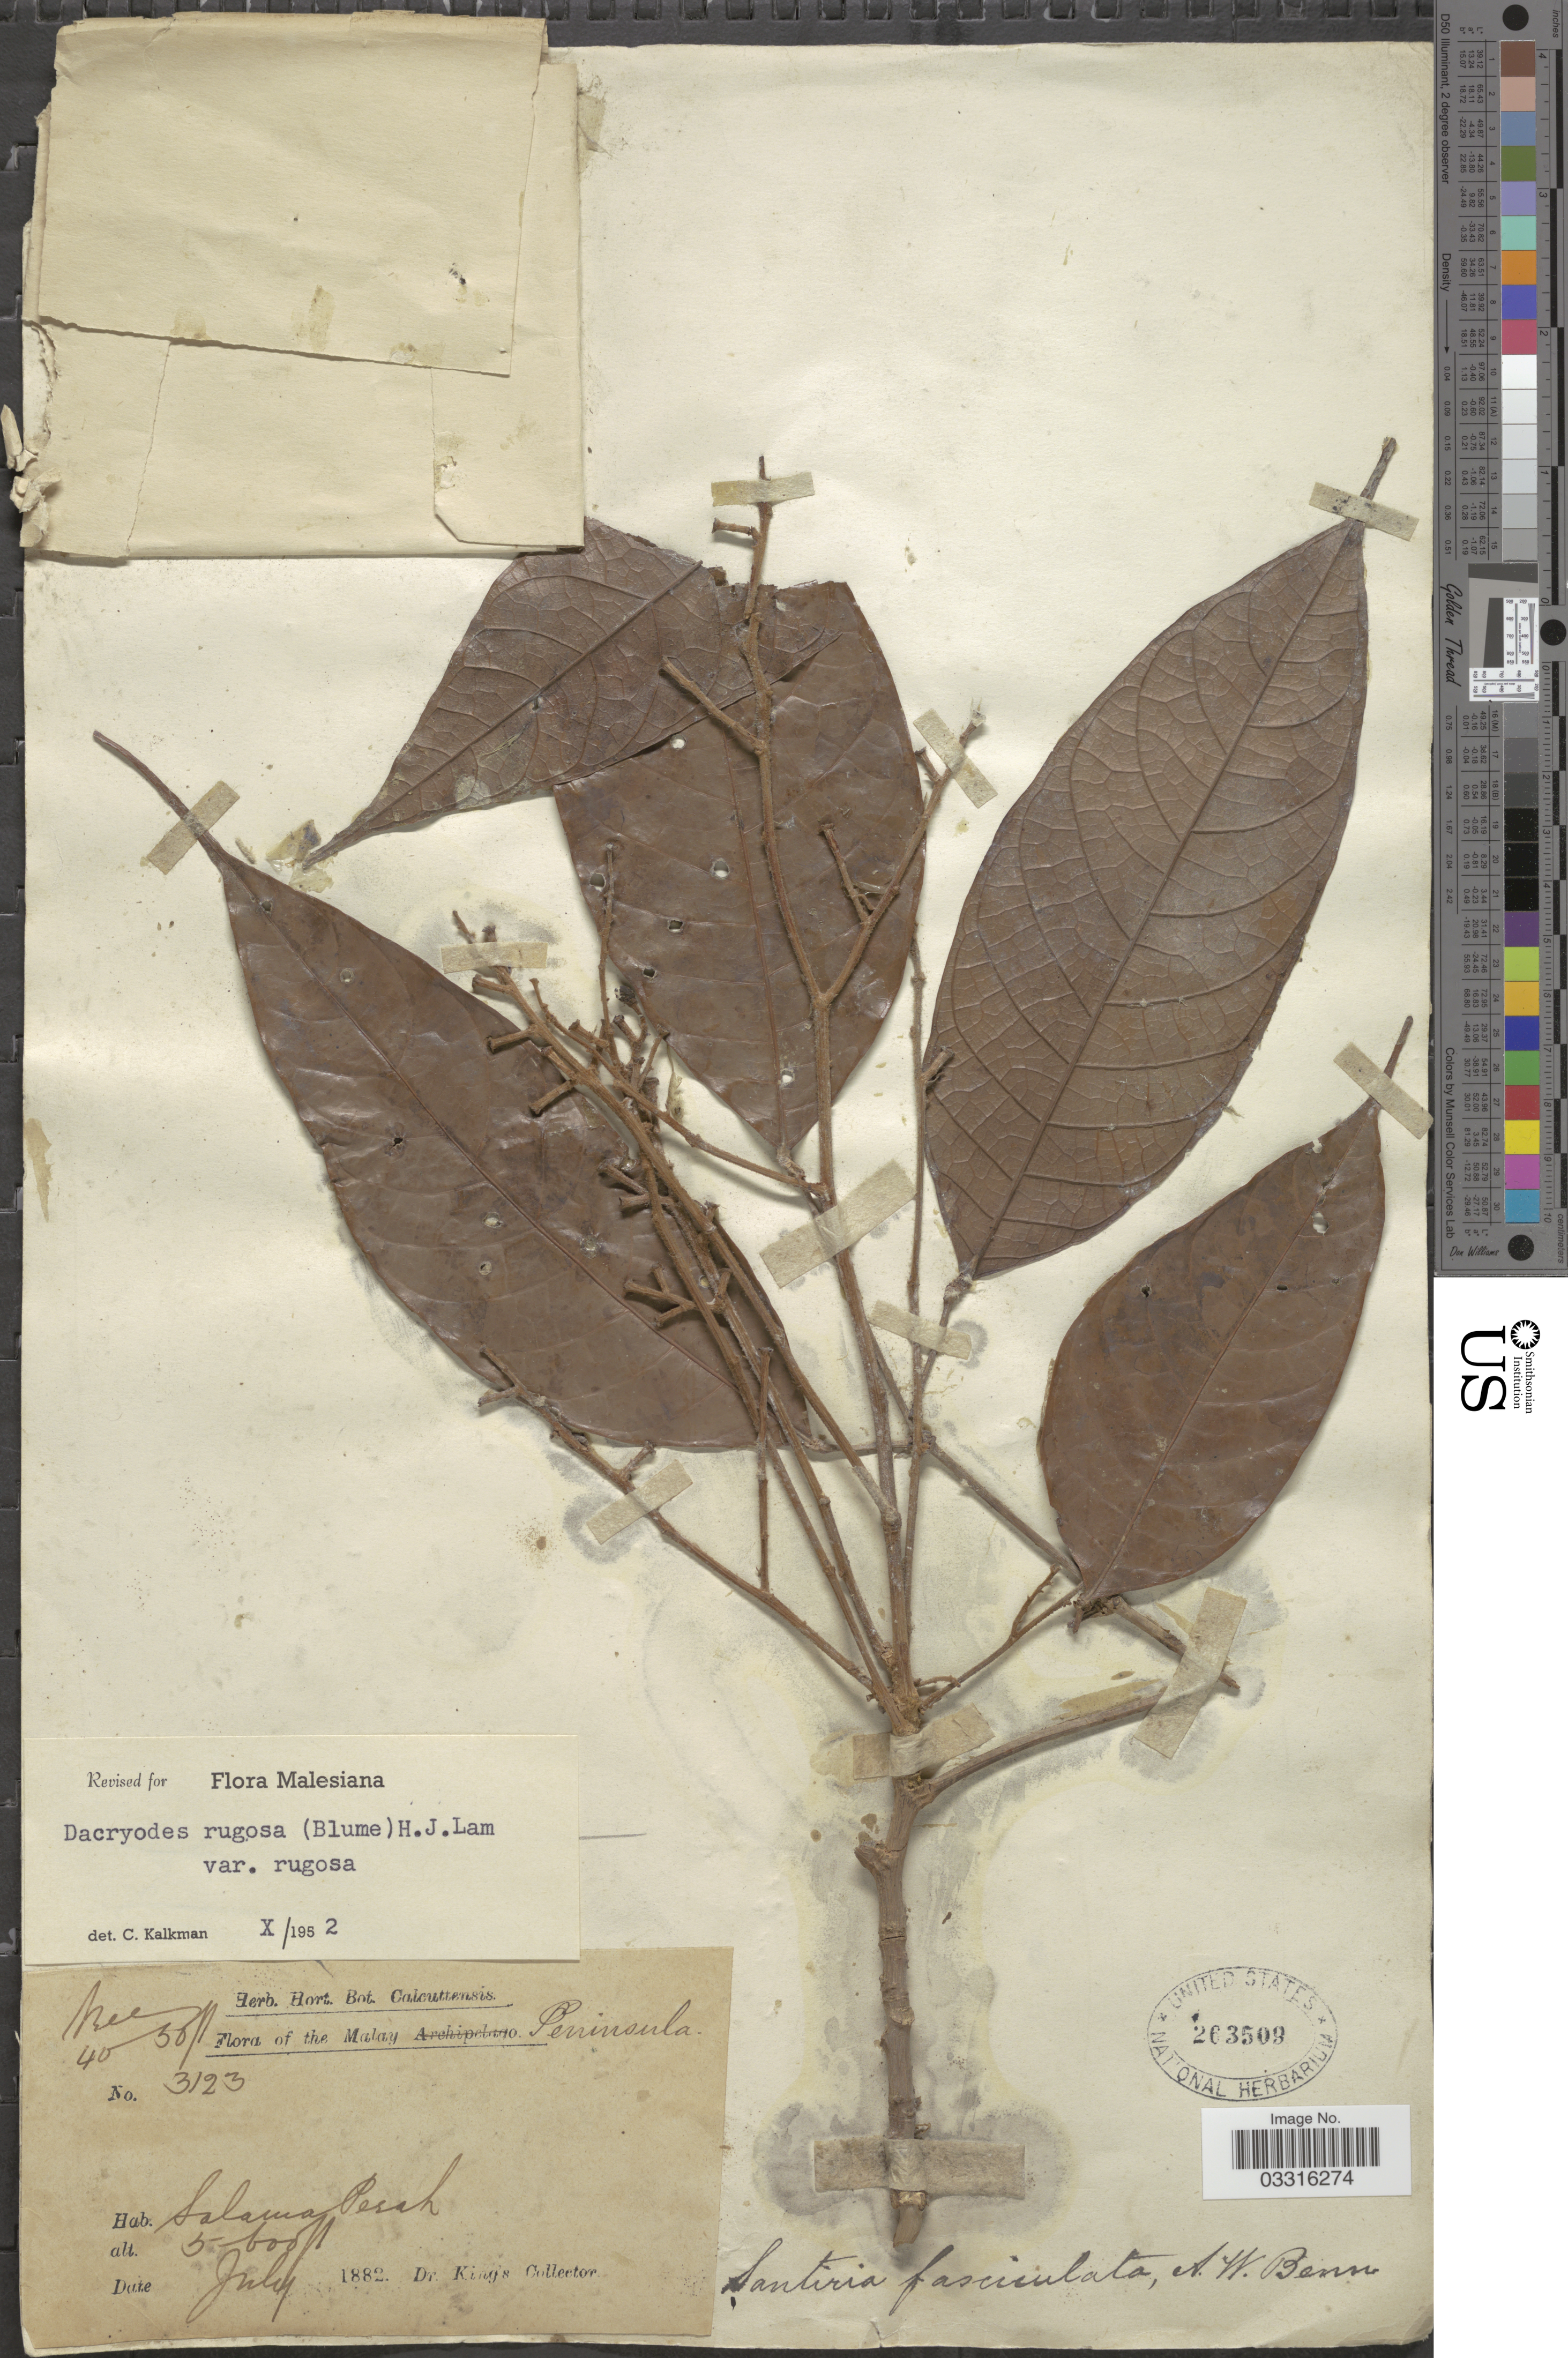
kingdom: Plantae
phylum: Tracheophyta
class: Magnoliopsida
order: Sapindales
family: Burseraceae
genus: Dacryodes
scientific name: Dacryodes rugosa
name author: (Blume) H.J. Lam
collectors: Dr. King's collector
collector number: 3123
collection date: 1882-07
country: Malaysia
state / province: Perak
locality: Malay Peninsula, Salama.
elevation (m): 1707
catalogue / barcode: US 263509